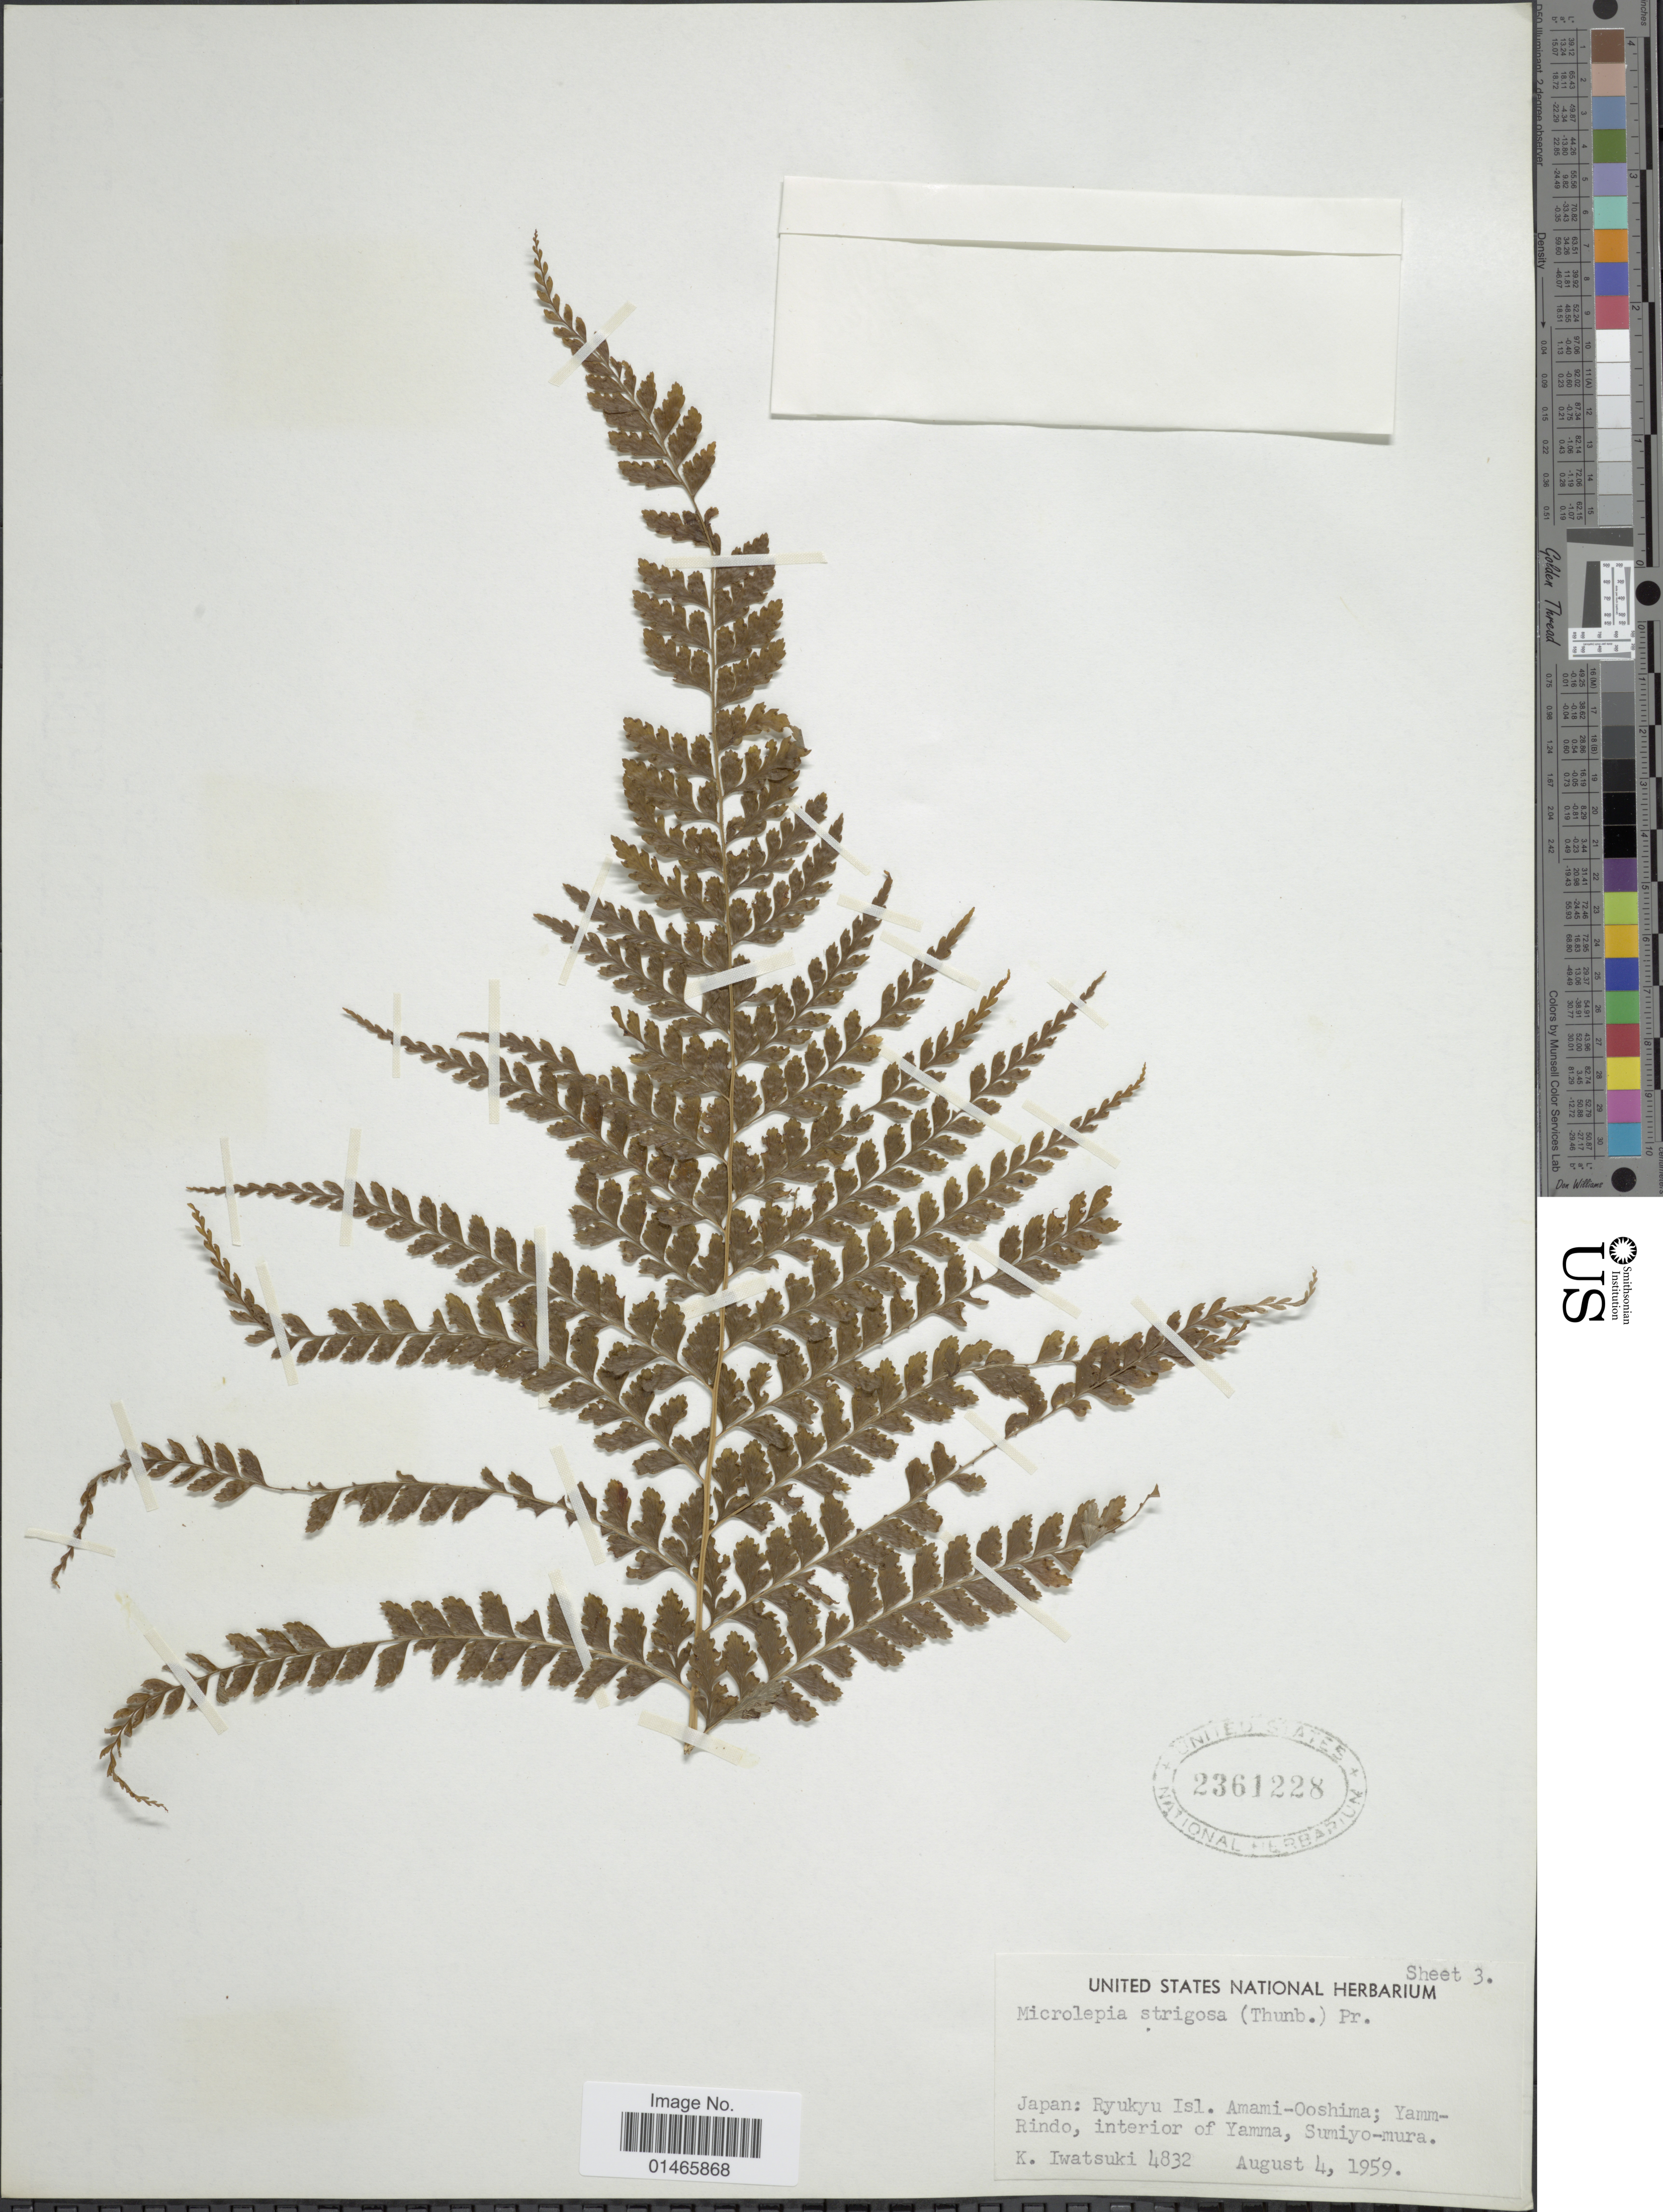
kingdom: Plantae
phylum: Tracheophyta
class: Polypodiopsida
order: Polypodiales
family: Dennstaedtiaceae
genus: Microlepia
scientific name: Microlepia strigosa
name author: (Thunb.) J. Presl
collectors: K. Iwatsuki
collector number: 4832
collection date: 1959-08-04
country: Japan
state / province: Kagosima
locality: Ryukyu Isl., Amami-Ooshima: Yamma-Rindo, interior of Yamma, Sumiyo-mura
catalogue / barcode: US 2361228